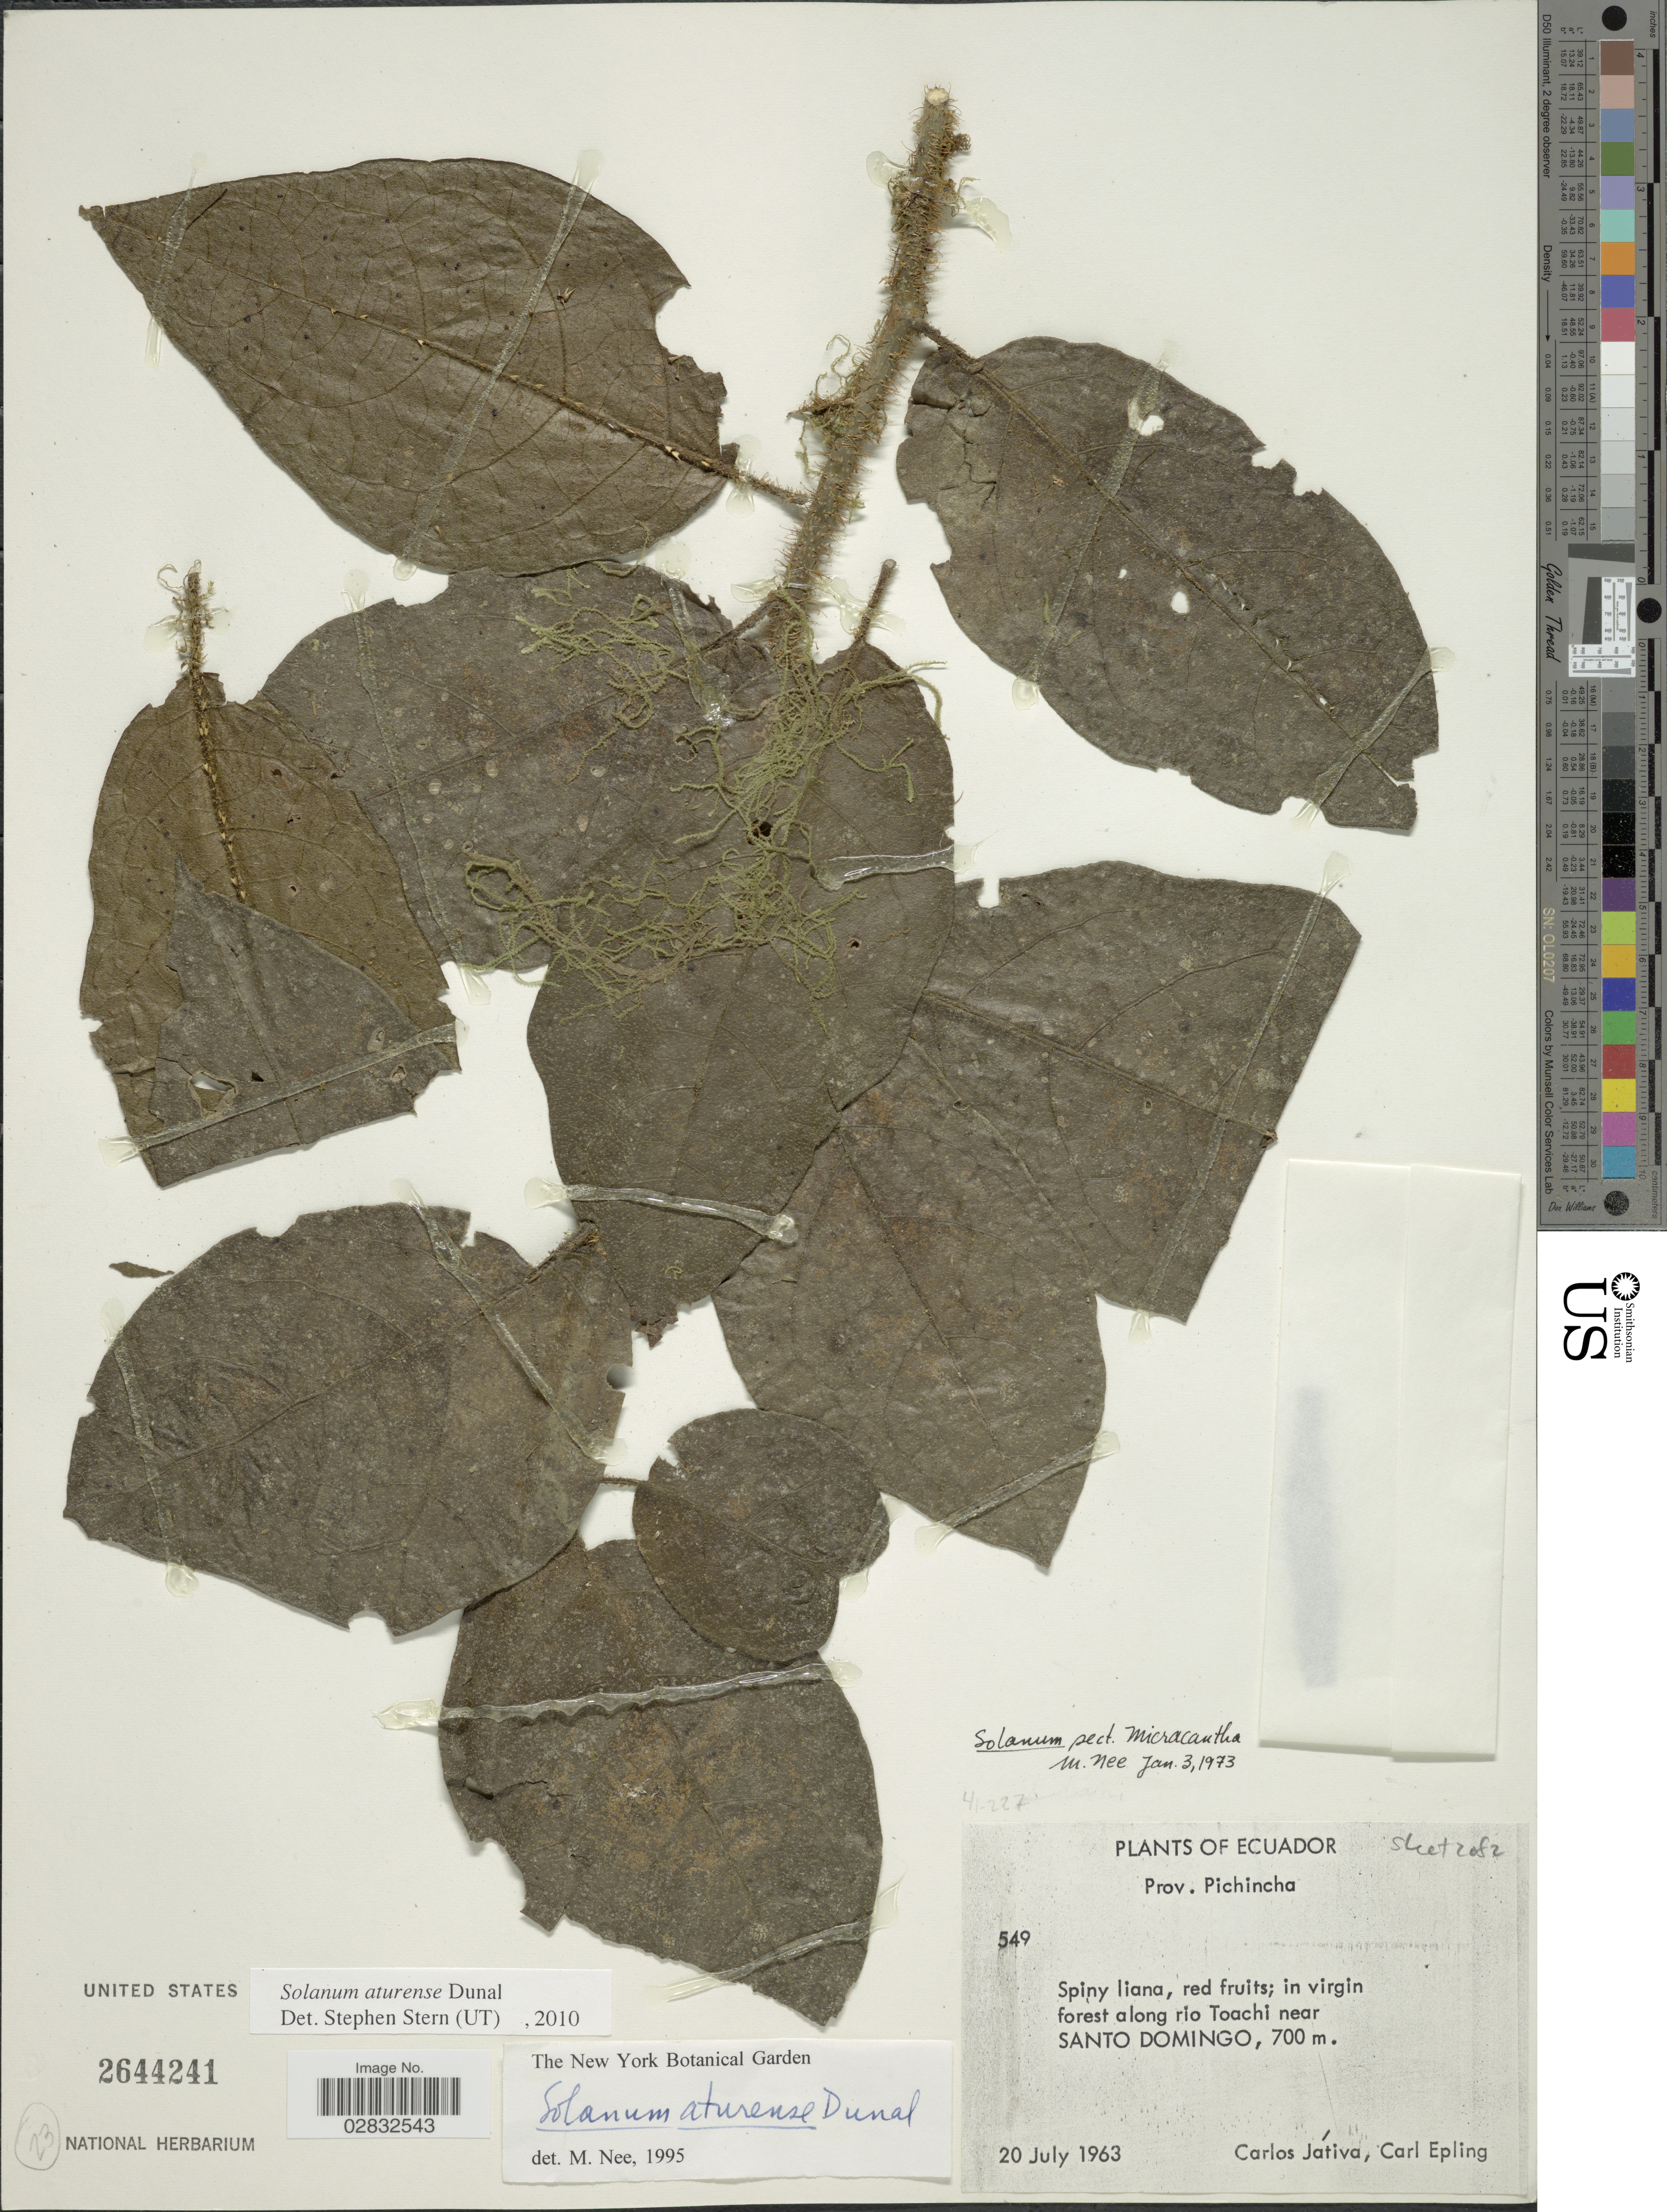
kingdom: Plantae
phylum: Tracheophyta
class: Magnoliopsida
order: Solanales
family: Solanaceae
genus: Solanum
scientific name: Solanum aturense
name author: Dunal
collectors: C. D. Játiva & C. C. Epling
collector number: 549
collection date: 1963-07-20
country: Ecuador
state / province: Pichincha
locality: In virgin forest along rio Toachi near Santo Domingo.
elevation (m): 700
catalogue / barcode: US 2644241